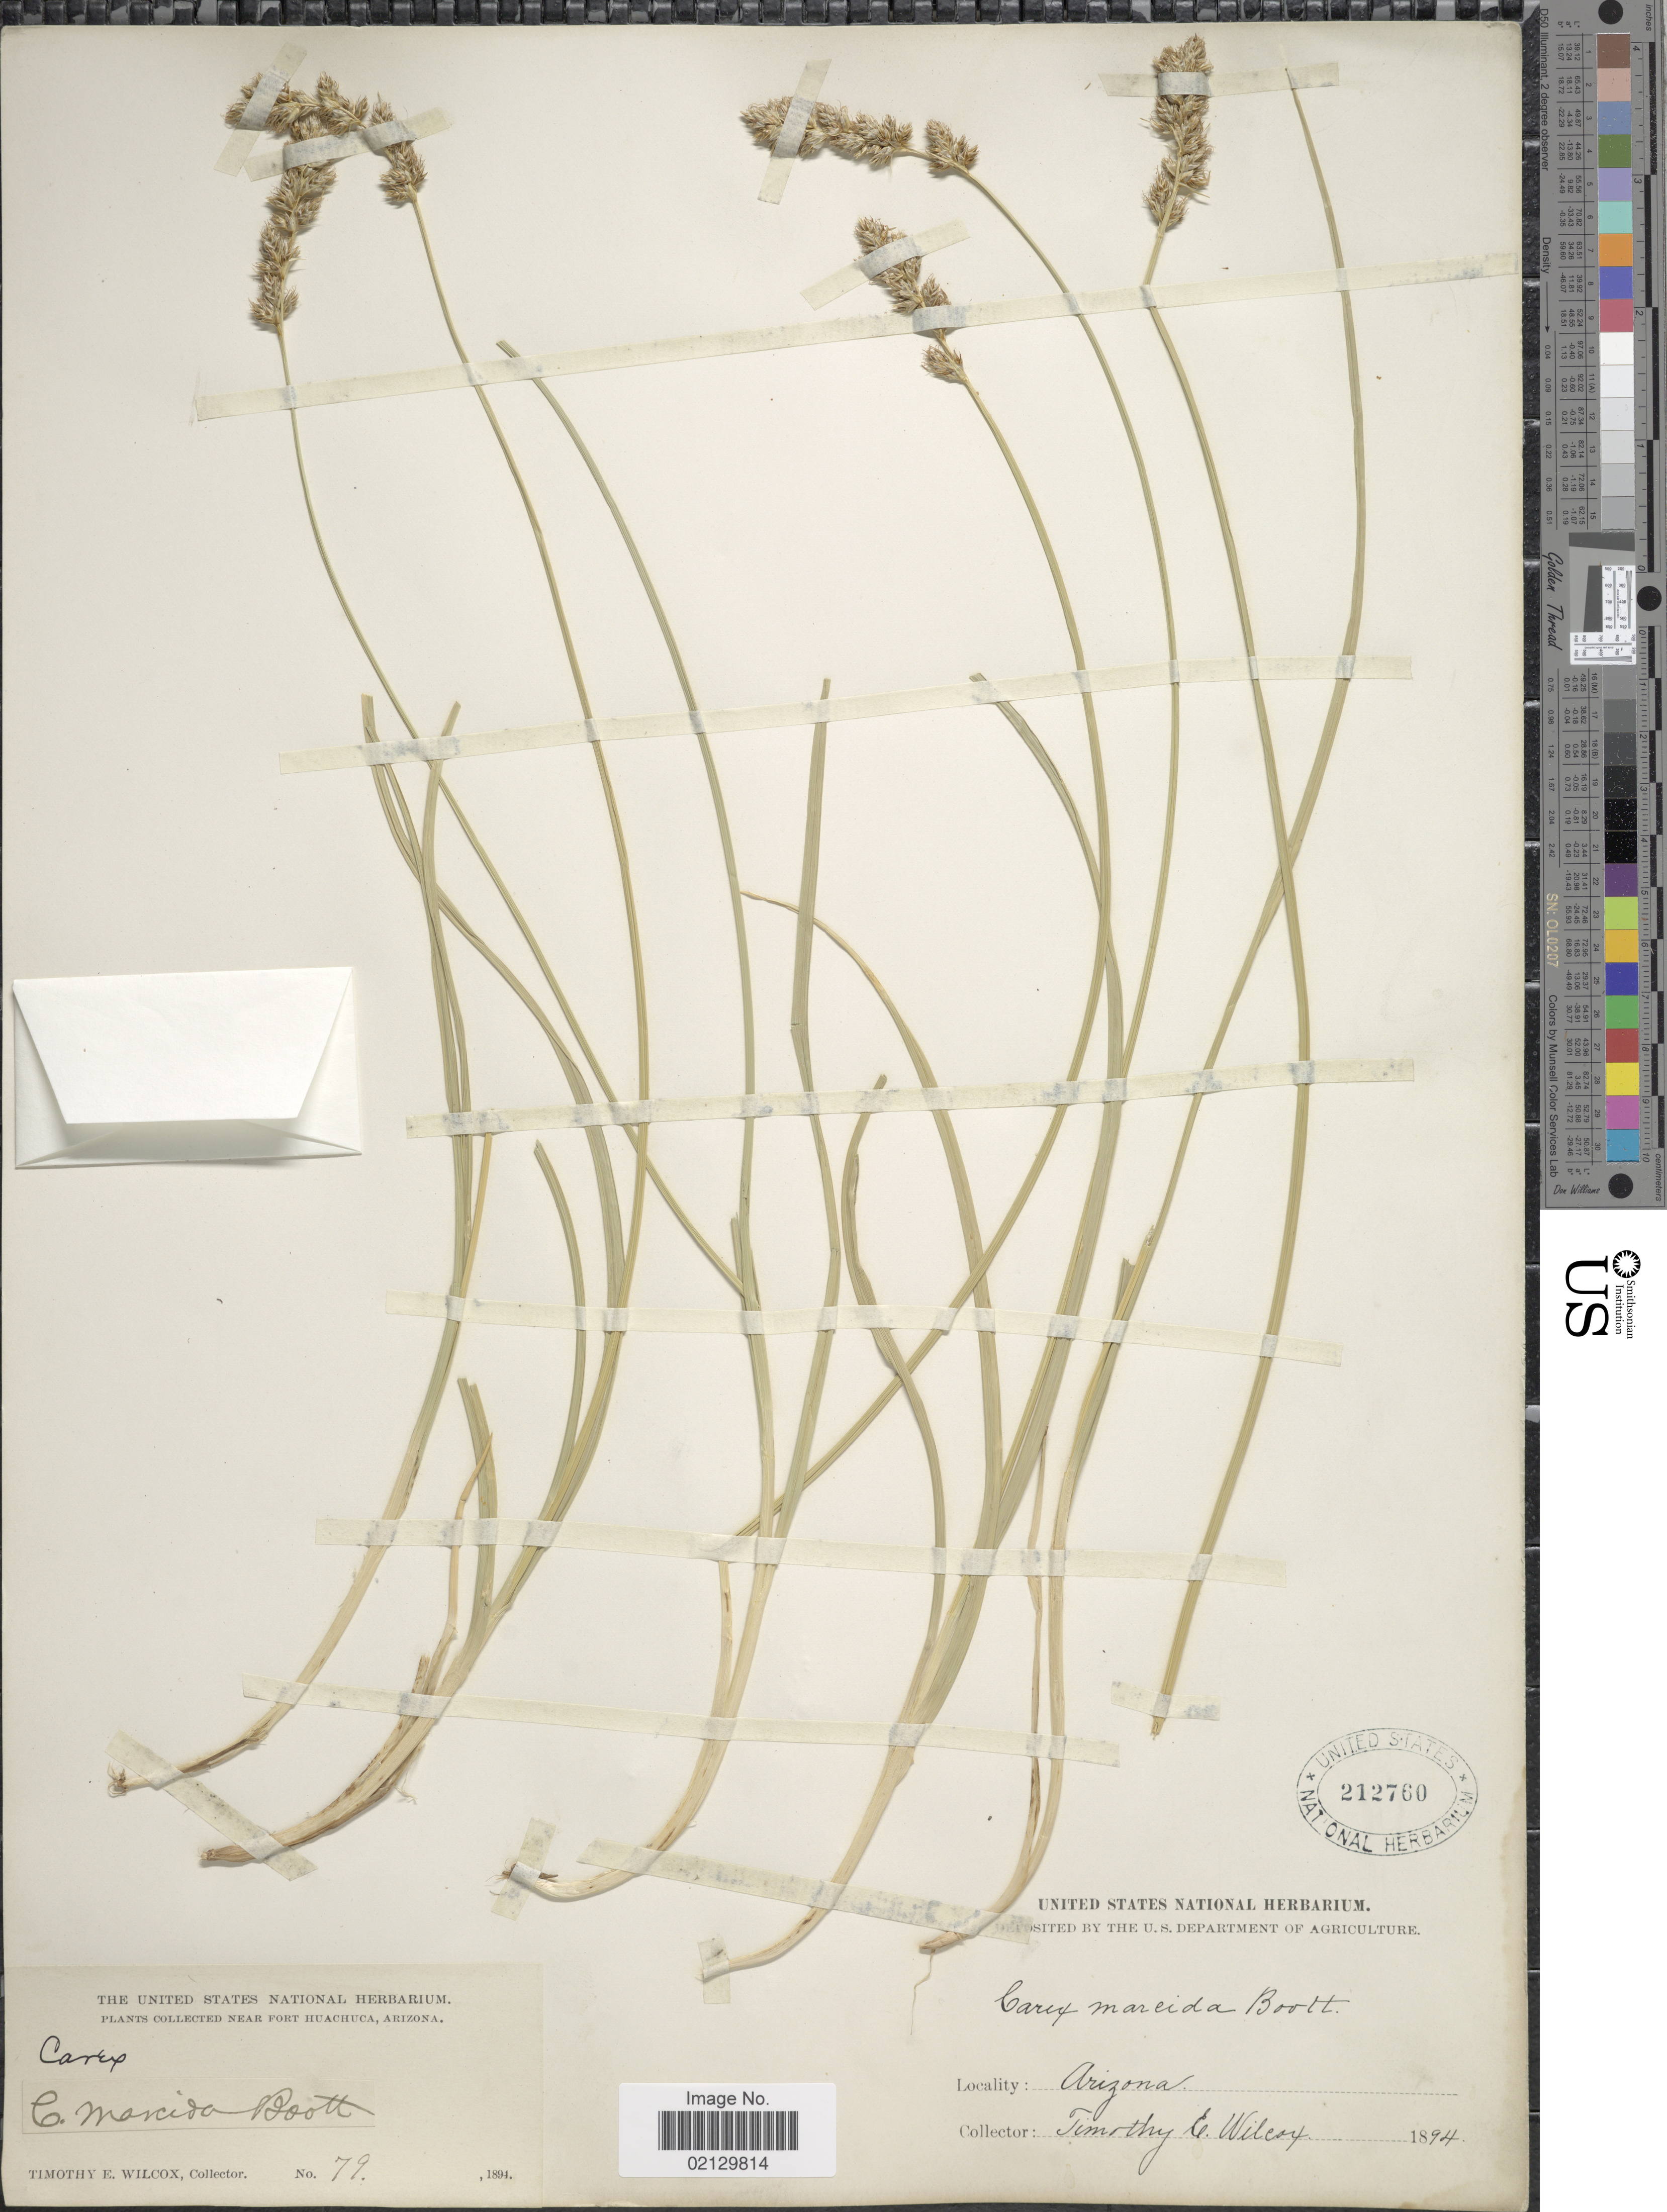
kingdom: Plantae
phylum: Tracheophyta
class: Liliopsida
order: Poales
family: Cyperaceae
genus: Carex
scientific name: Carex praegracilis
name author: W. Boott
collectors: T. E. Wilcox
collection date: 1891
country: United States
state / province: Arizona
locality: Near Fort Huachuca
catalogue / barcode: US 212760